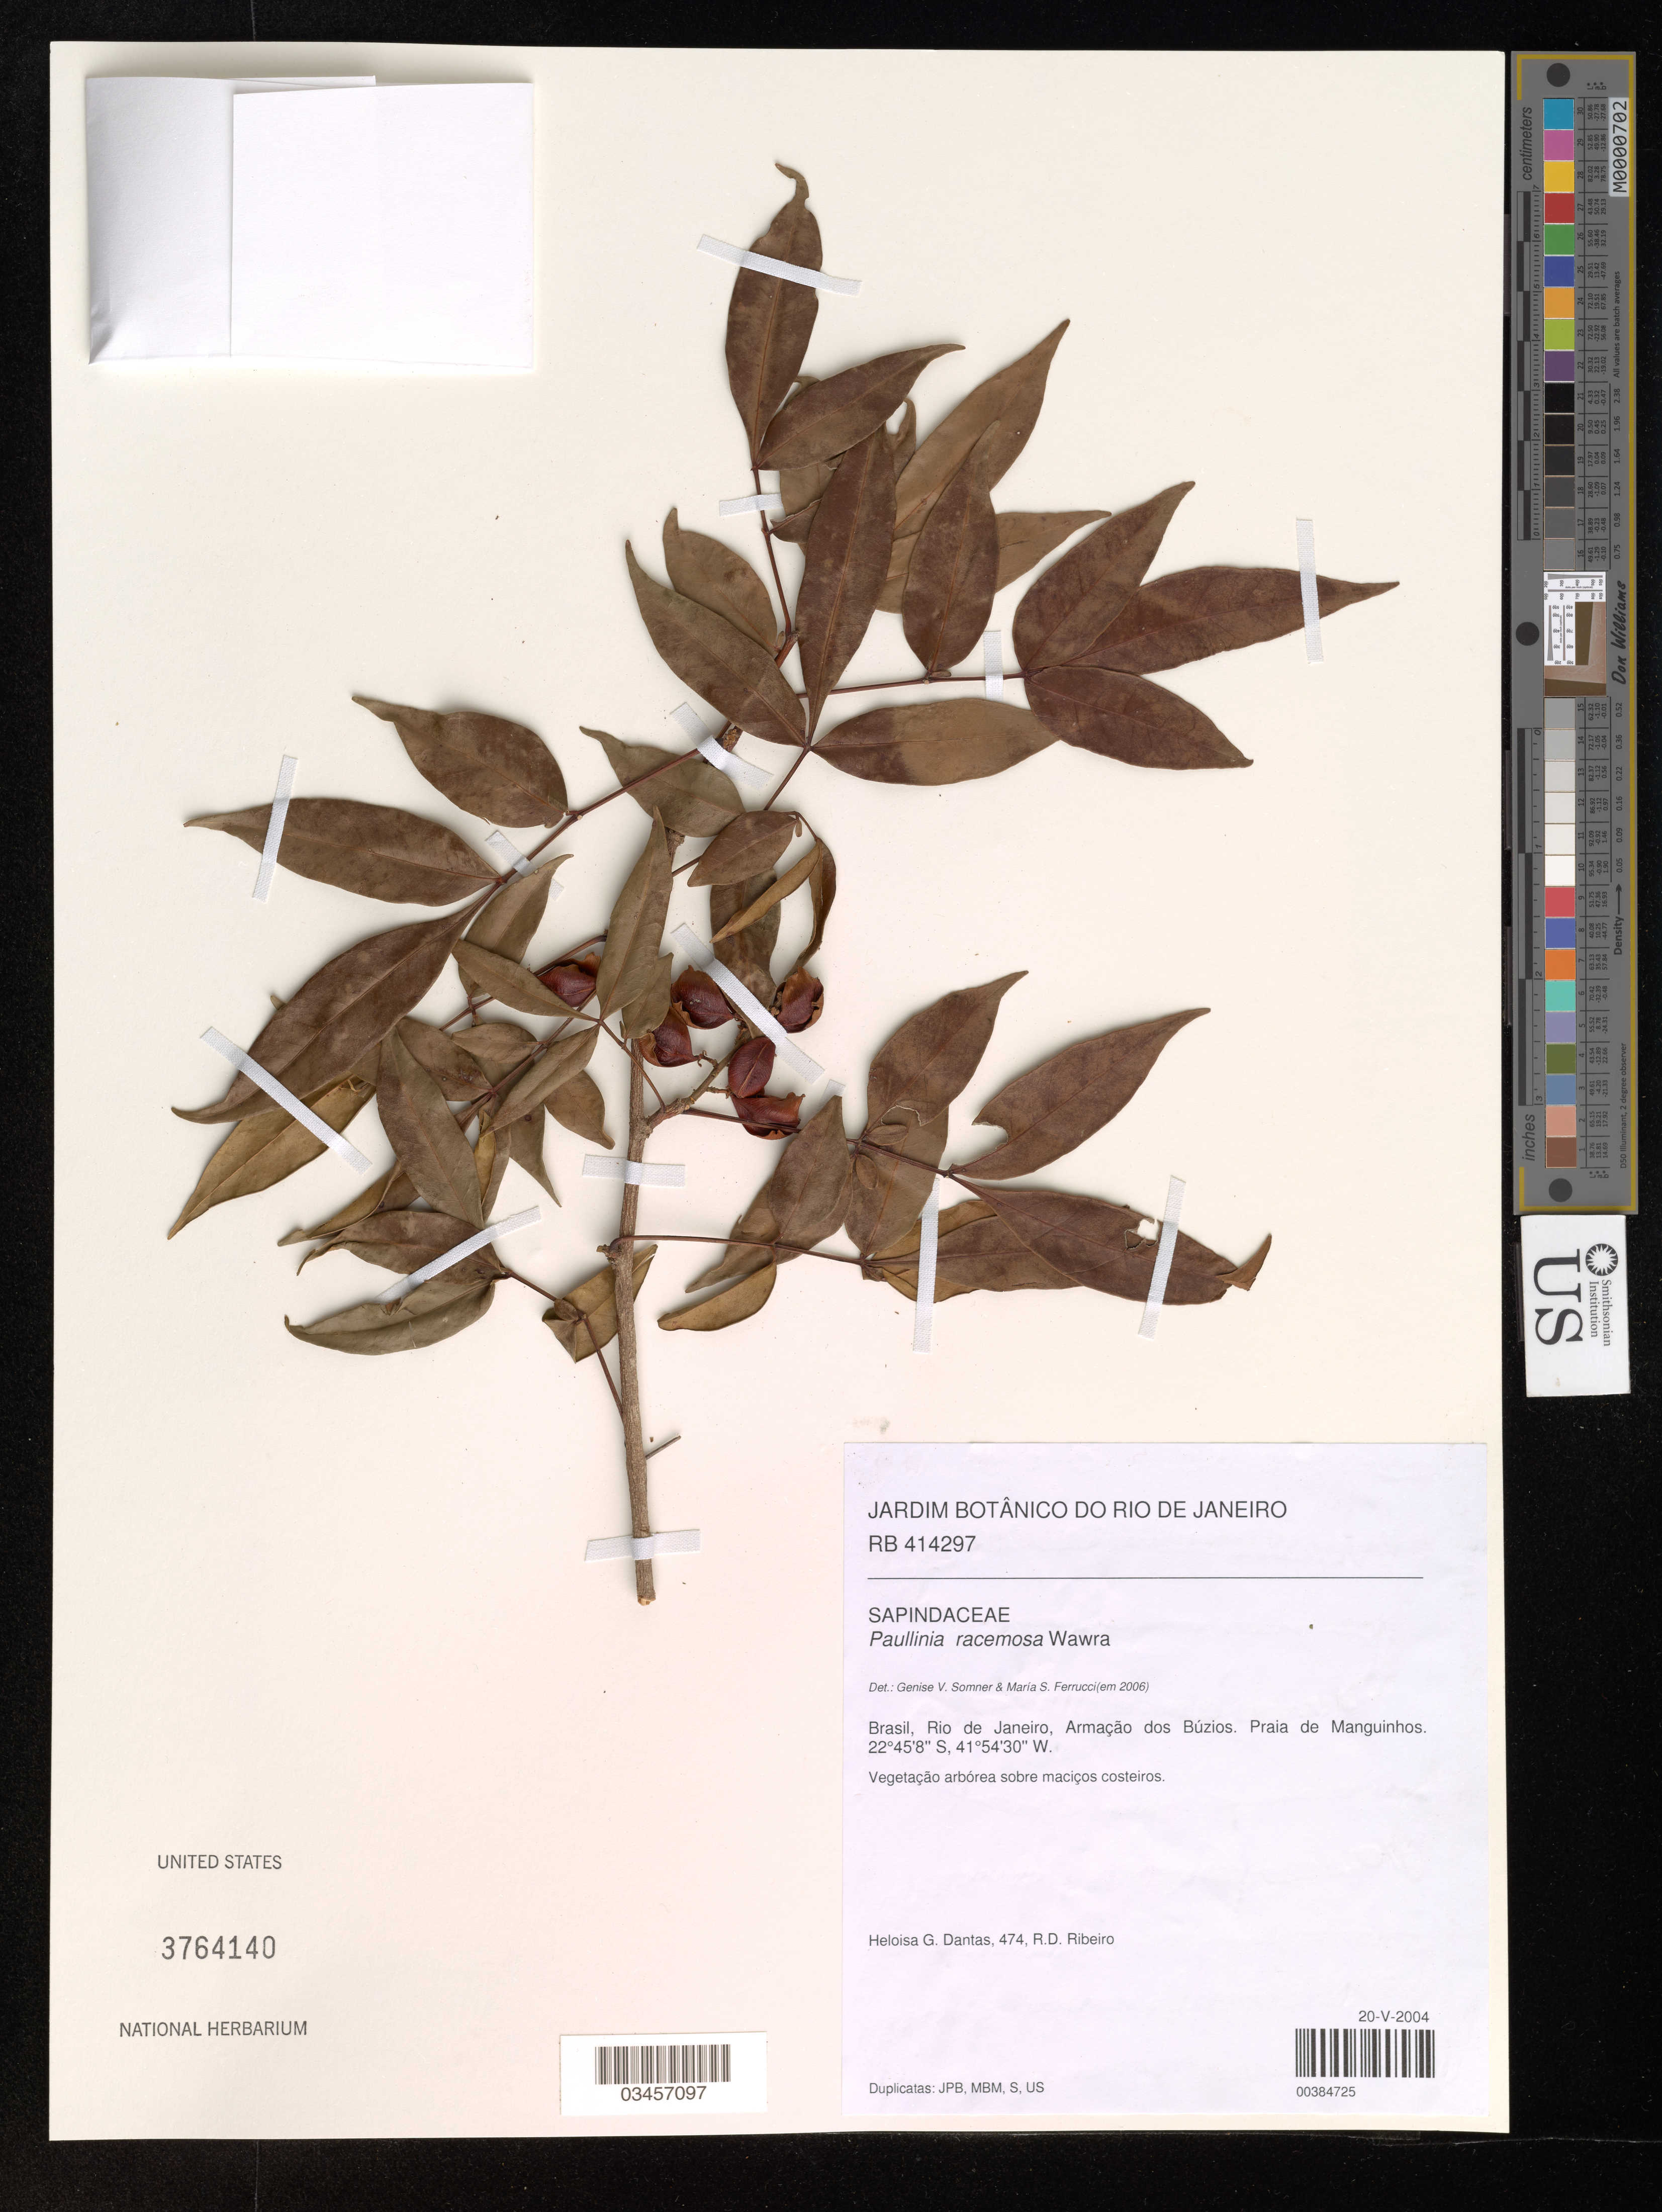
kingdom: Plantae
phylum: Tracheophyta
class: Magnoliopsida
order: Sapindales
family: Sapindaceae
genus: Paullinia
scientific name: Paullinia racemosa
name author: Wawra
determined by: Somner, G. V.; Ferrucci, M. S.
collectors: H. Dantas & R. Ribeiro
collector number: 474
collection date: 2004-05-20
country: Brazil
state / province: Rio de Janeiro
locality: Armação dos Búzios. Praia de Manguinhos.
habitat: Vegetação arbórea sobre maciços costeiros.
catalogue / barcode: US 3764140